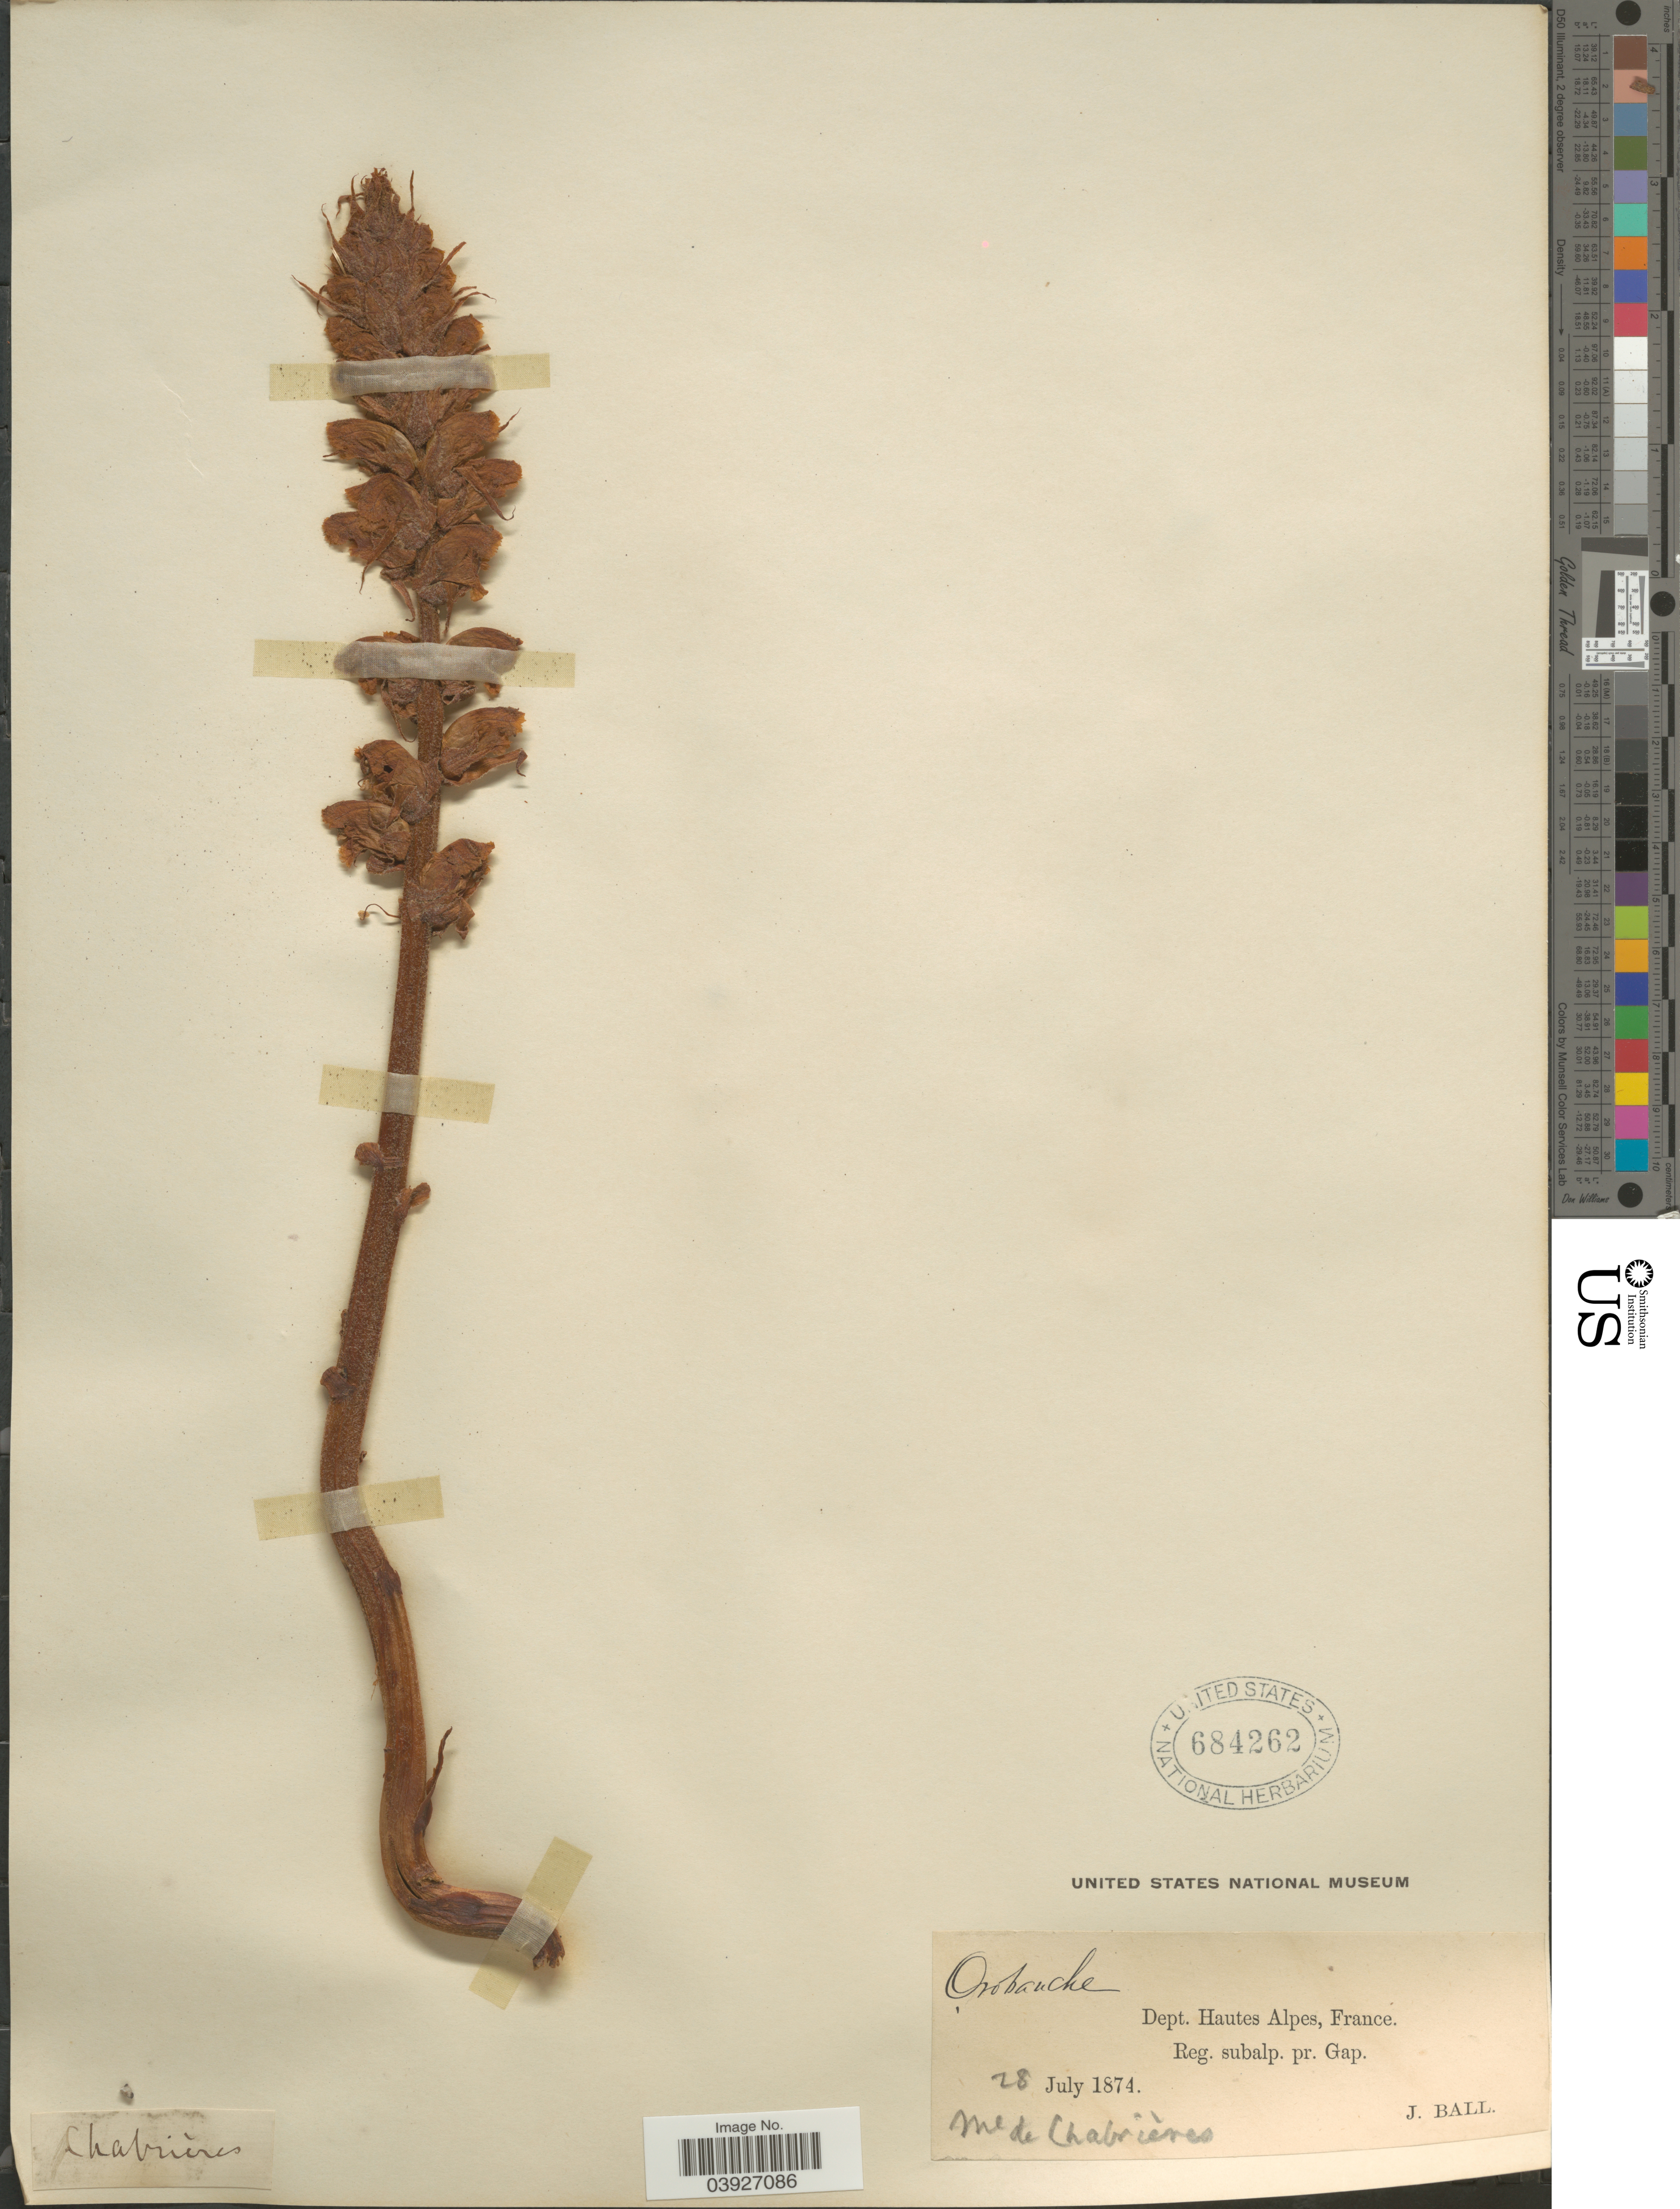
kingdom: Plantae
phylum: Tracheophyta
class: Magnoliopsida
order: Lamiales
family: Orobanchaceae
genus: Epifagus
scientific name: Epifagus sp.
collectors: J. Ball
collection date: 1874-07-28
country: France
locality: Dept. Hautes Alpes, France. Reg. subalp. pr. Gap.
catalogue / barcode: US 684262